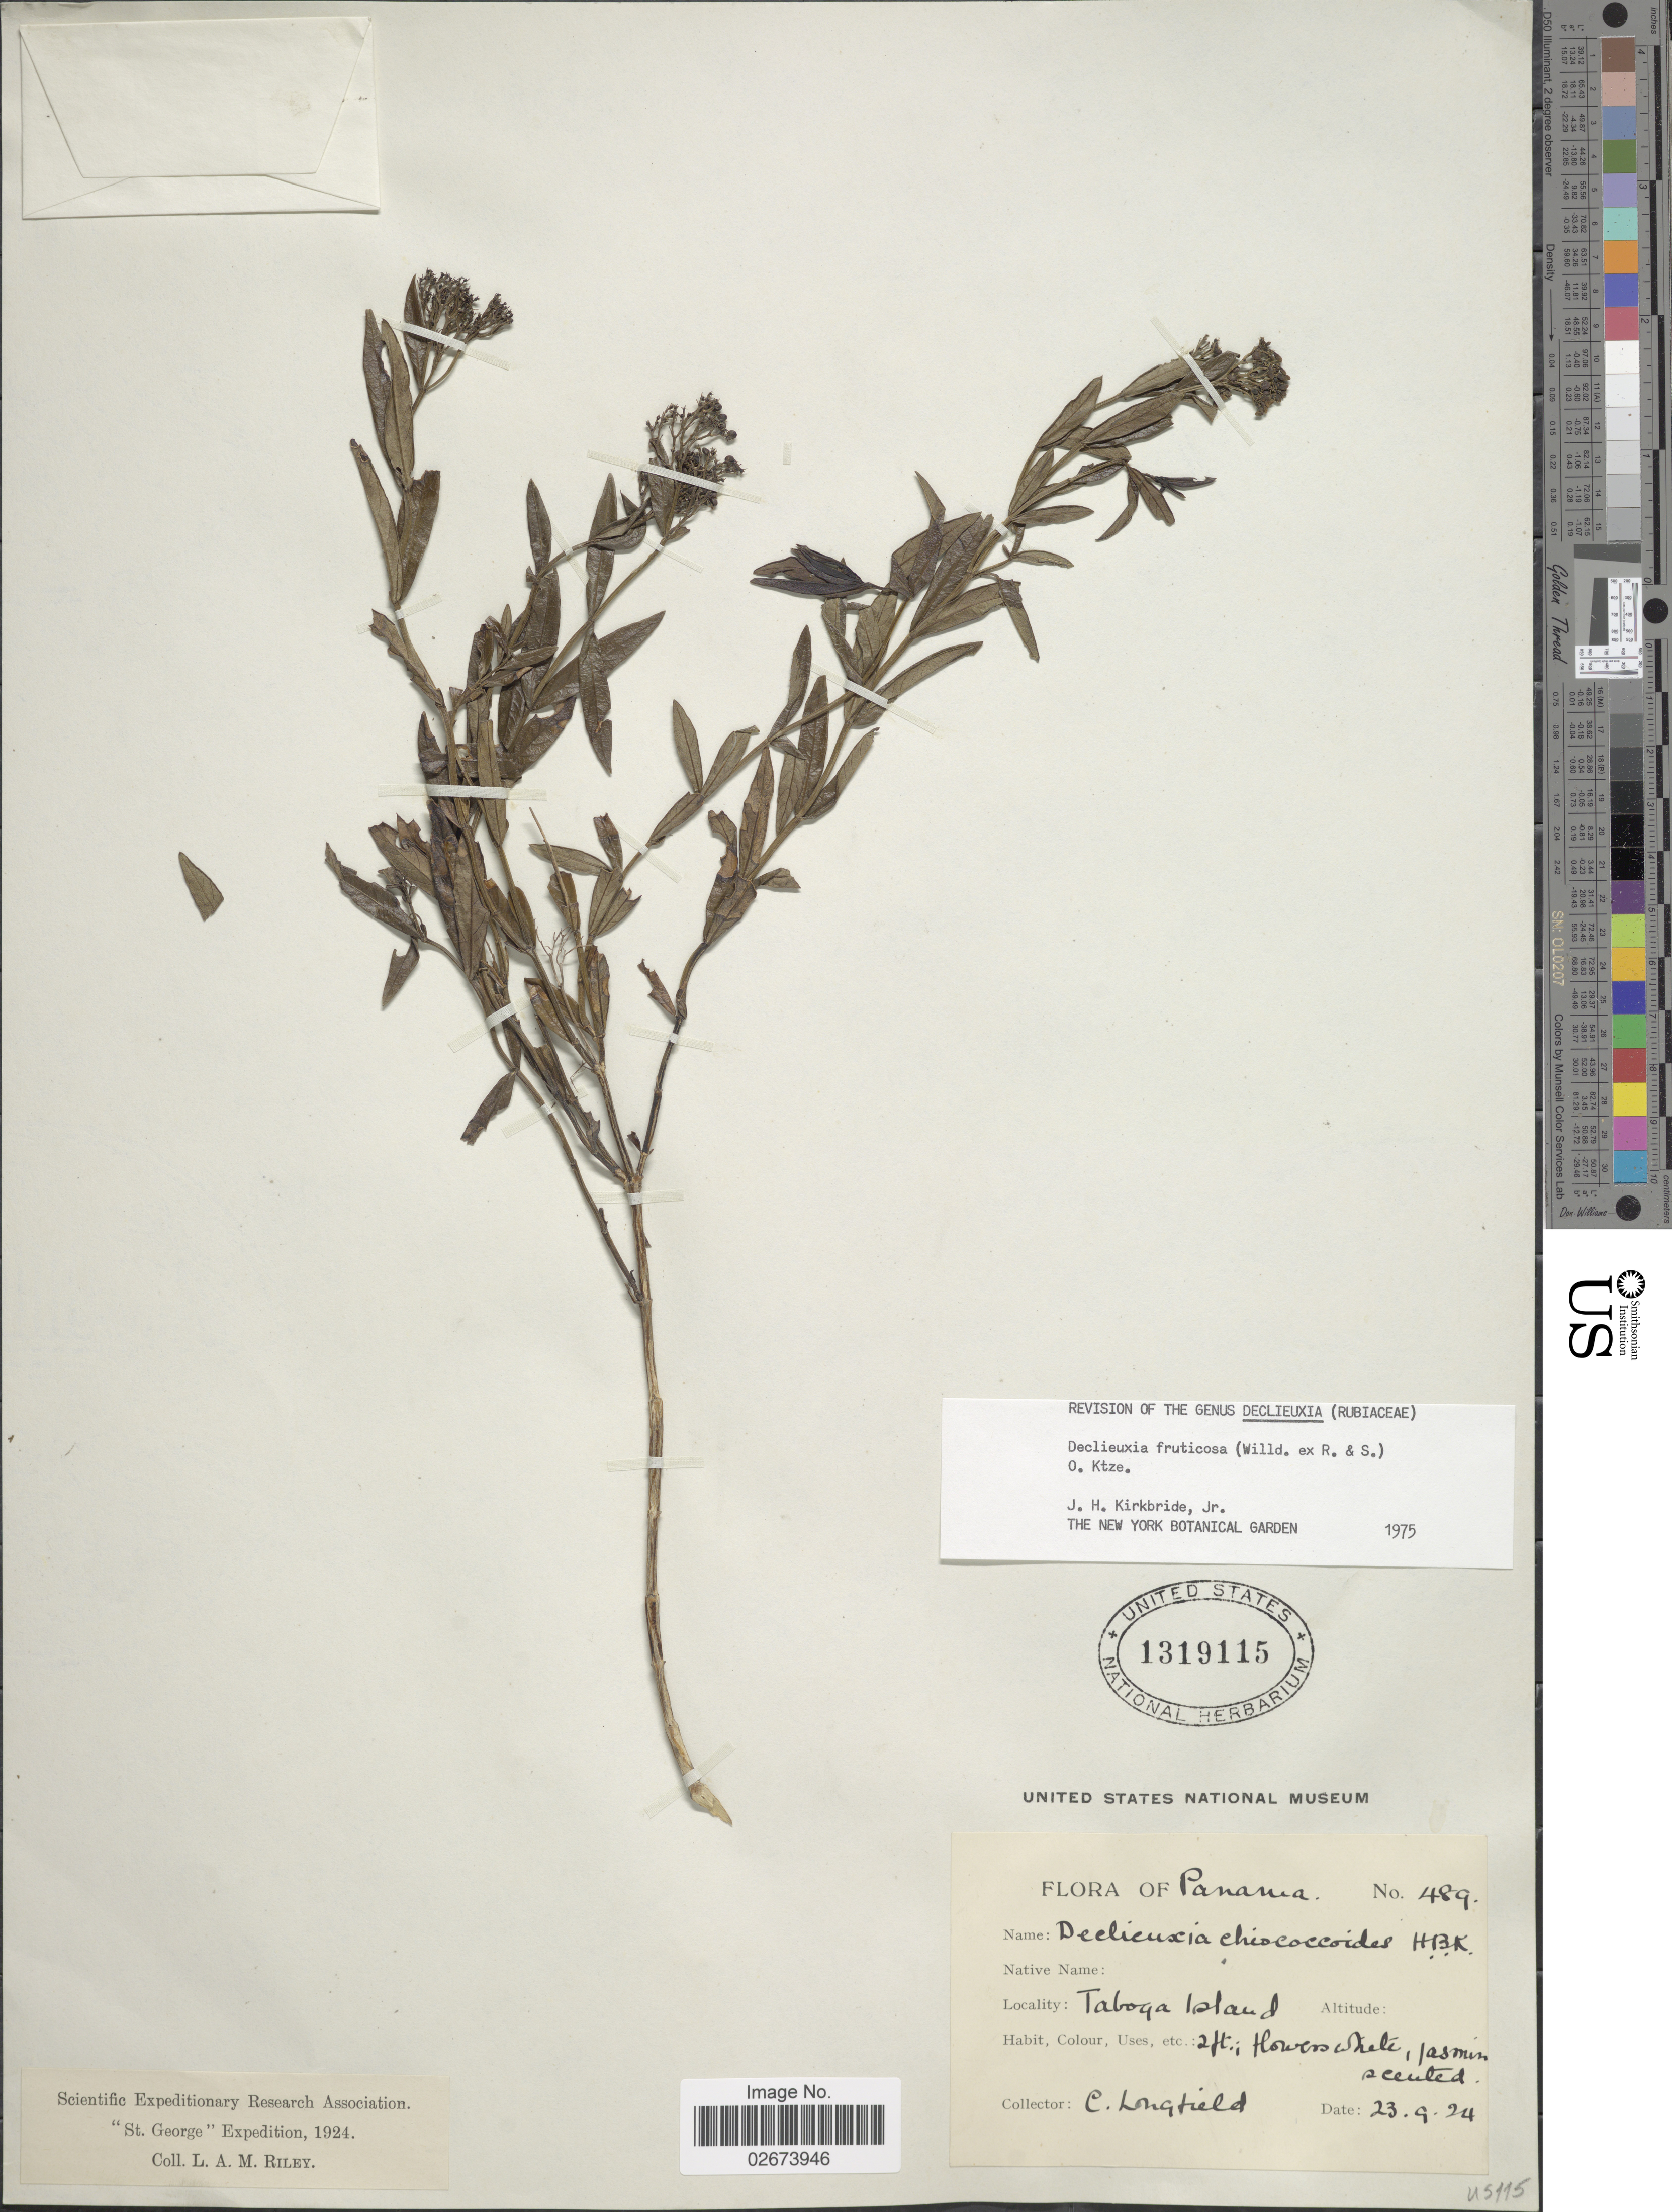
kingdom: Plantae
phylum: Tracheophyta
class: Magnoliopsida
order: Gentianales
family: Rubiaceae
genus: Declieuxia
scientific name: Declieuxia fruticosa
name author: (Willd. ex Roem. & Schult.) Kuntze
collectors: C. Longfield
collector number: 489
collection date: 1924-09-23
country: Panama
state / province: Panamá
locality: Taboga Island.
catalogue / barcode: US 1319115